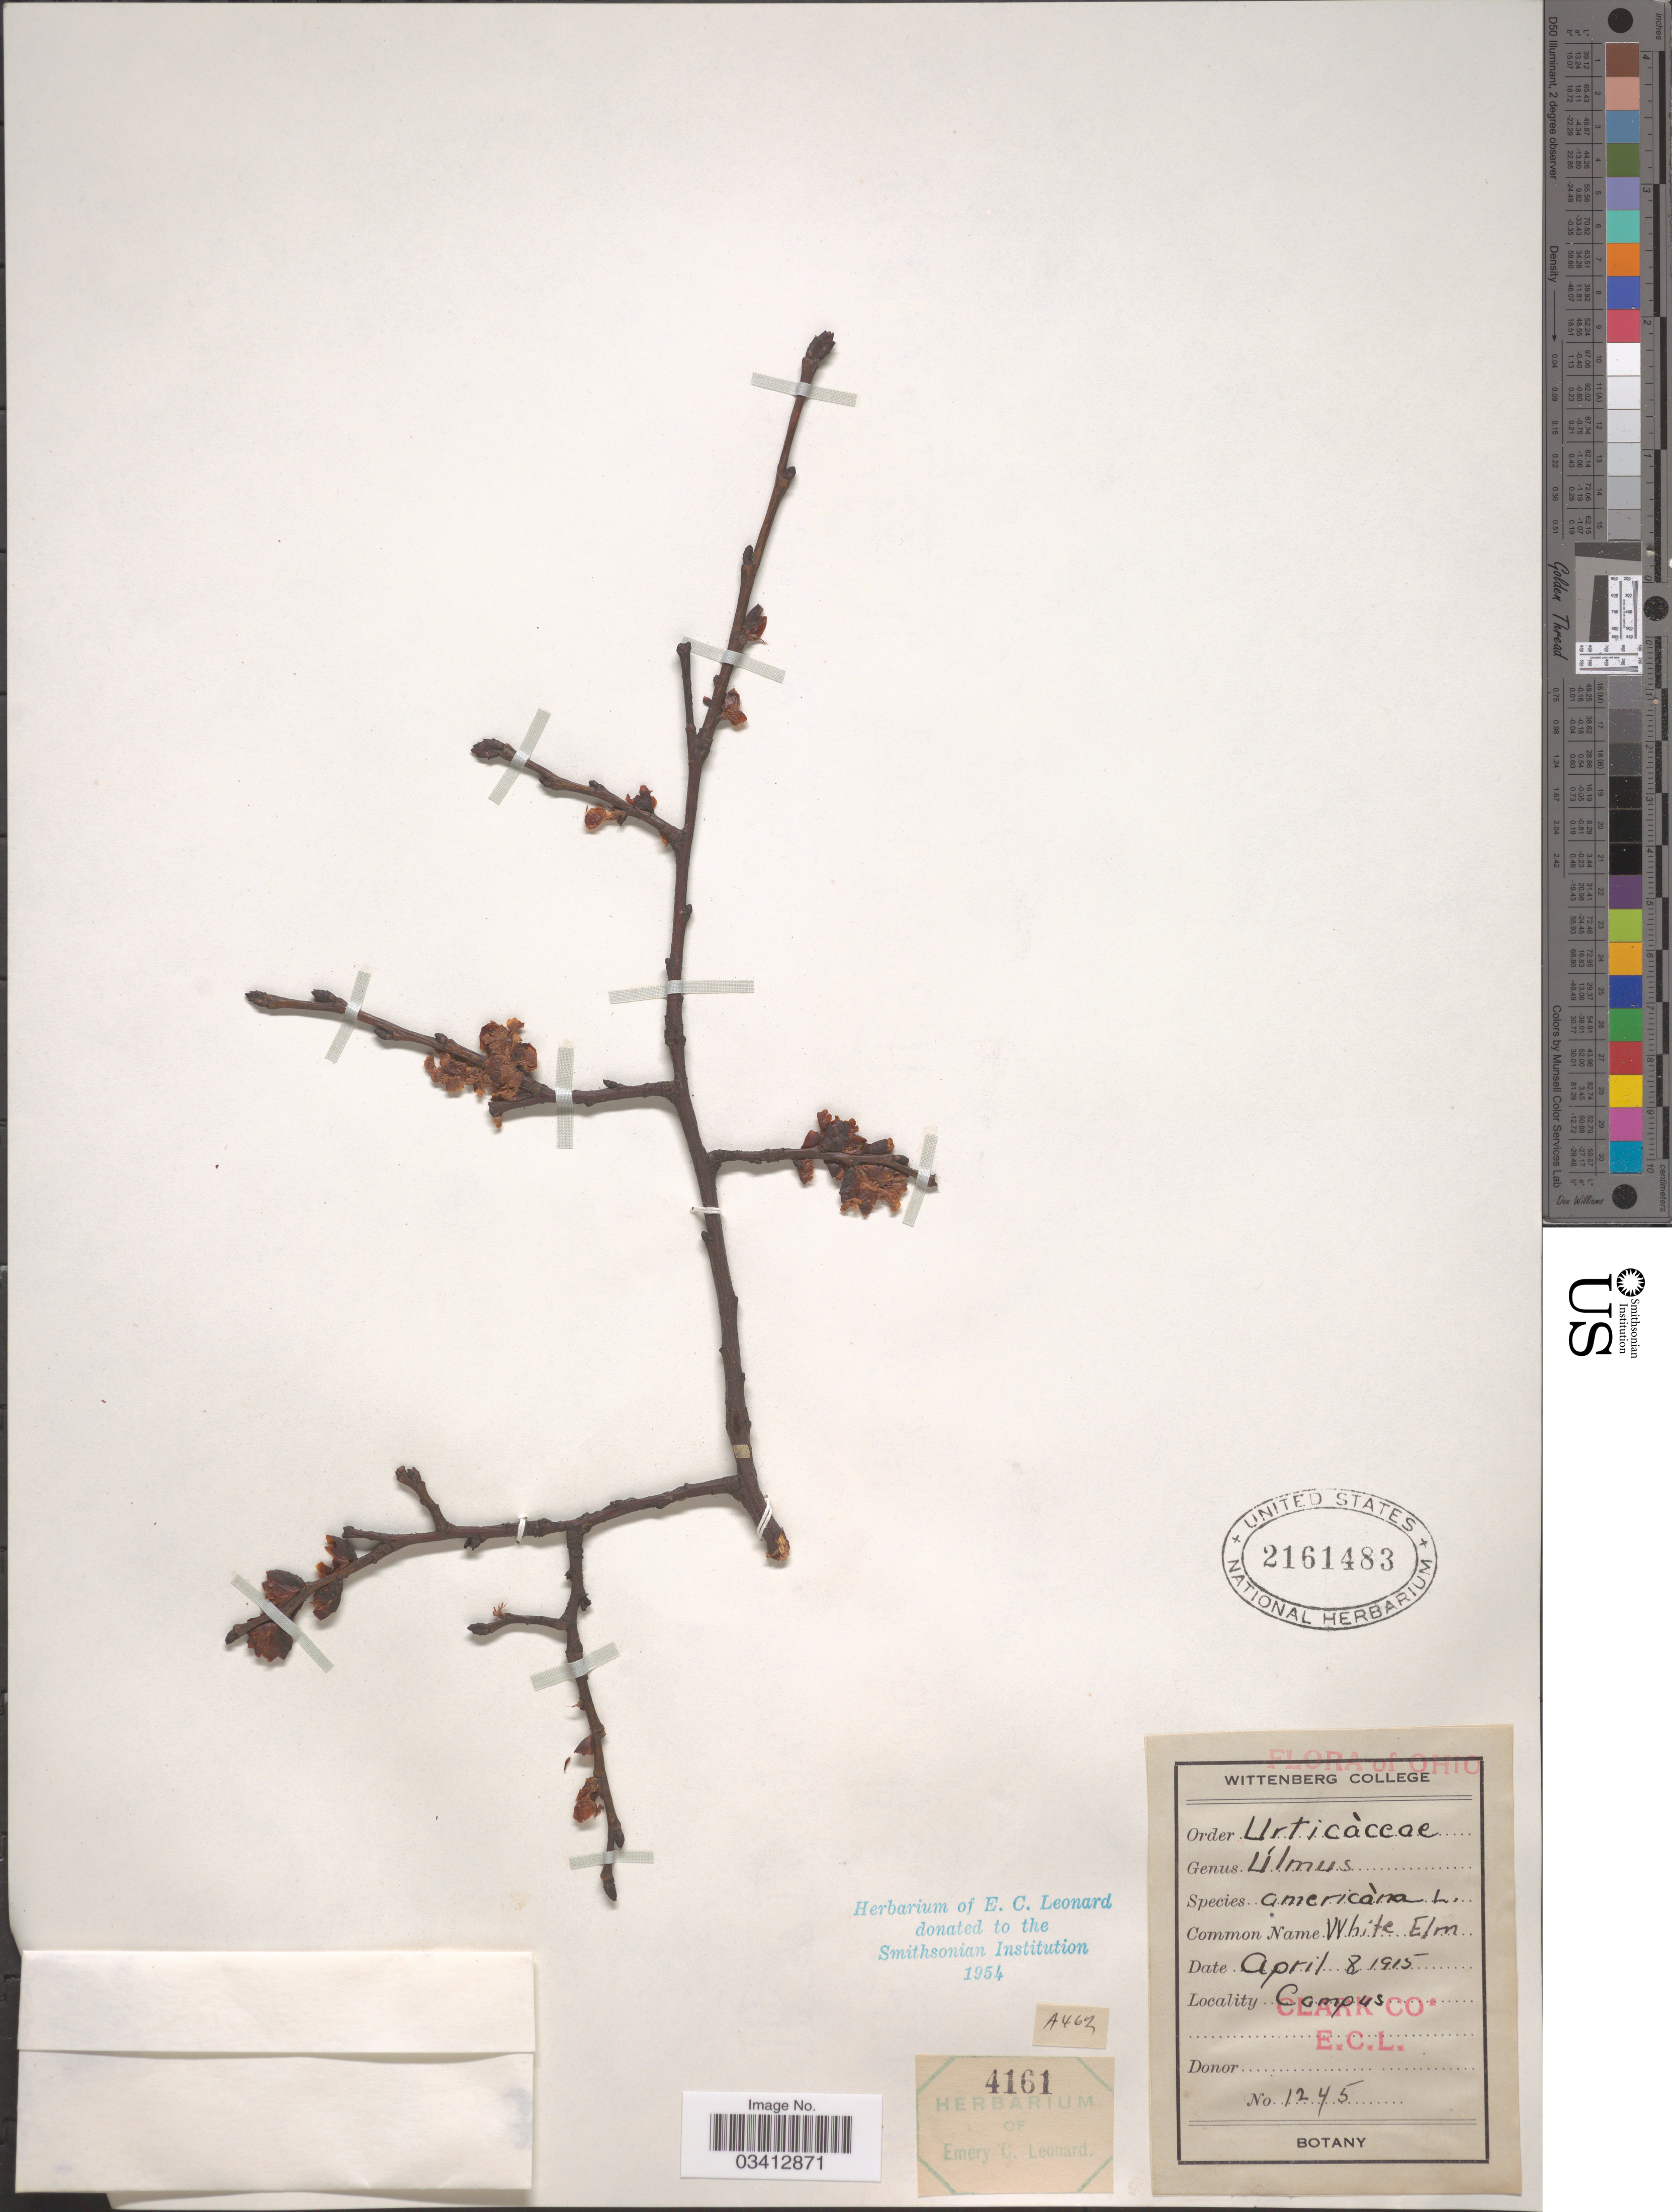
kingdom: Plantae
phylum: Tracheophyta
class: Magnoliopsida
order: Rosales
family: Ulmaceae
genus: Ulmus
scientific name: Ulmus americana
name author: L.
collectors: E. C. Leonard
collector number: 1245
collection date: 1915-04-08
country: United States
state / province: Ohio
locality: Campus, Clark Co.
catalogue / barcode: US 2161483